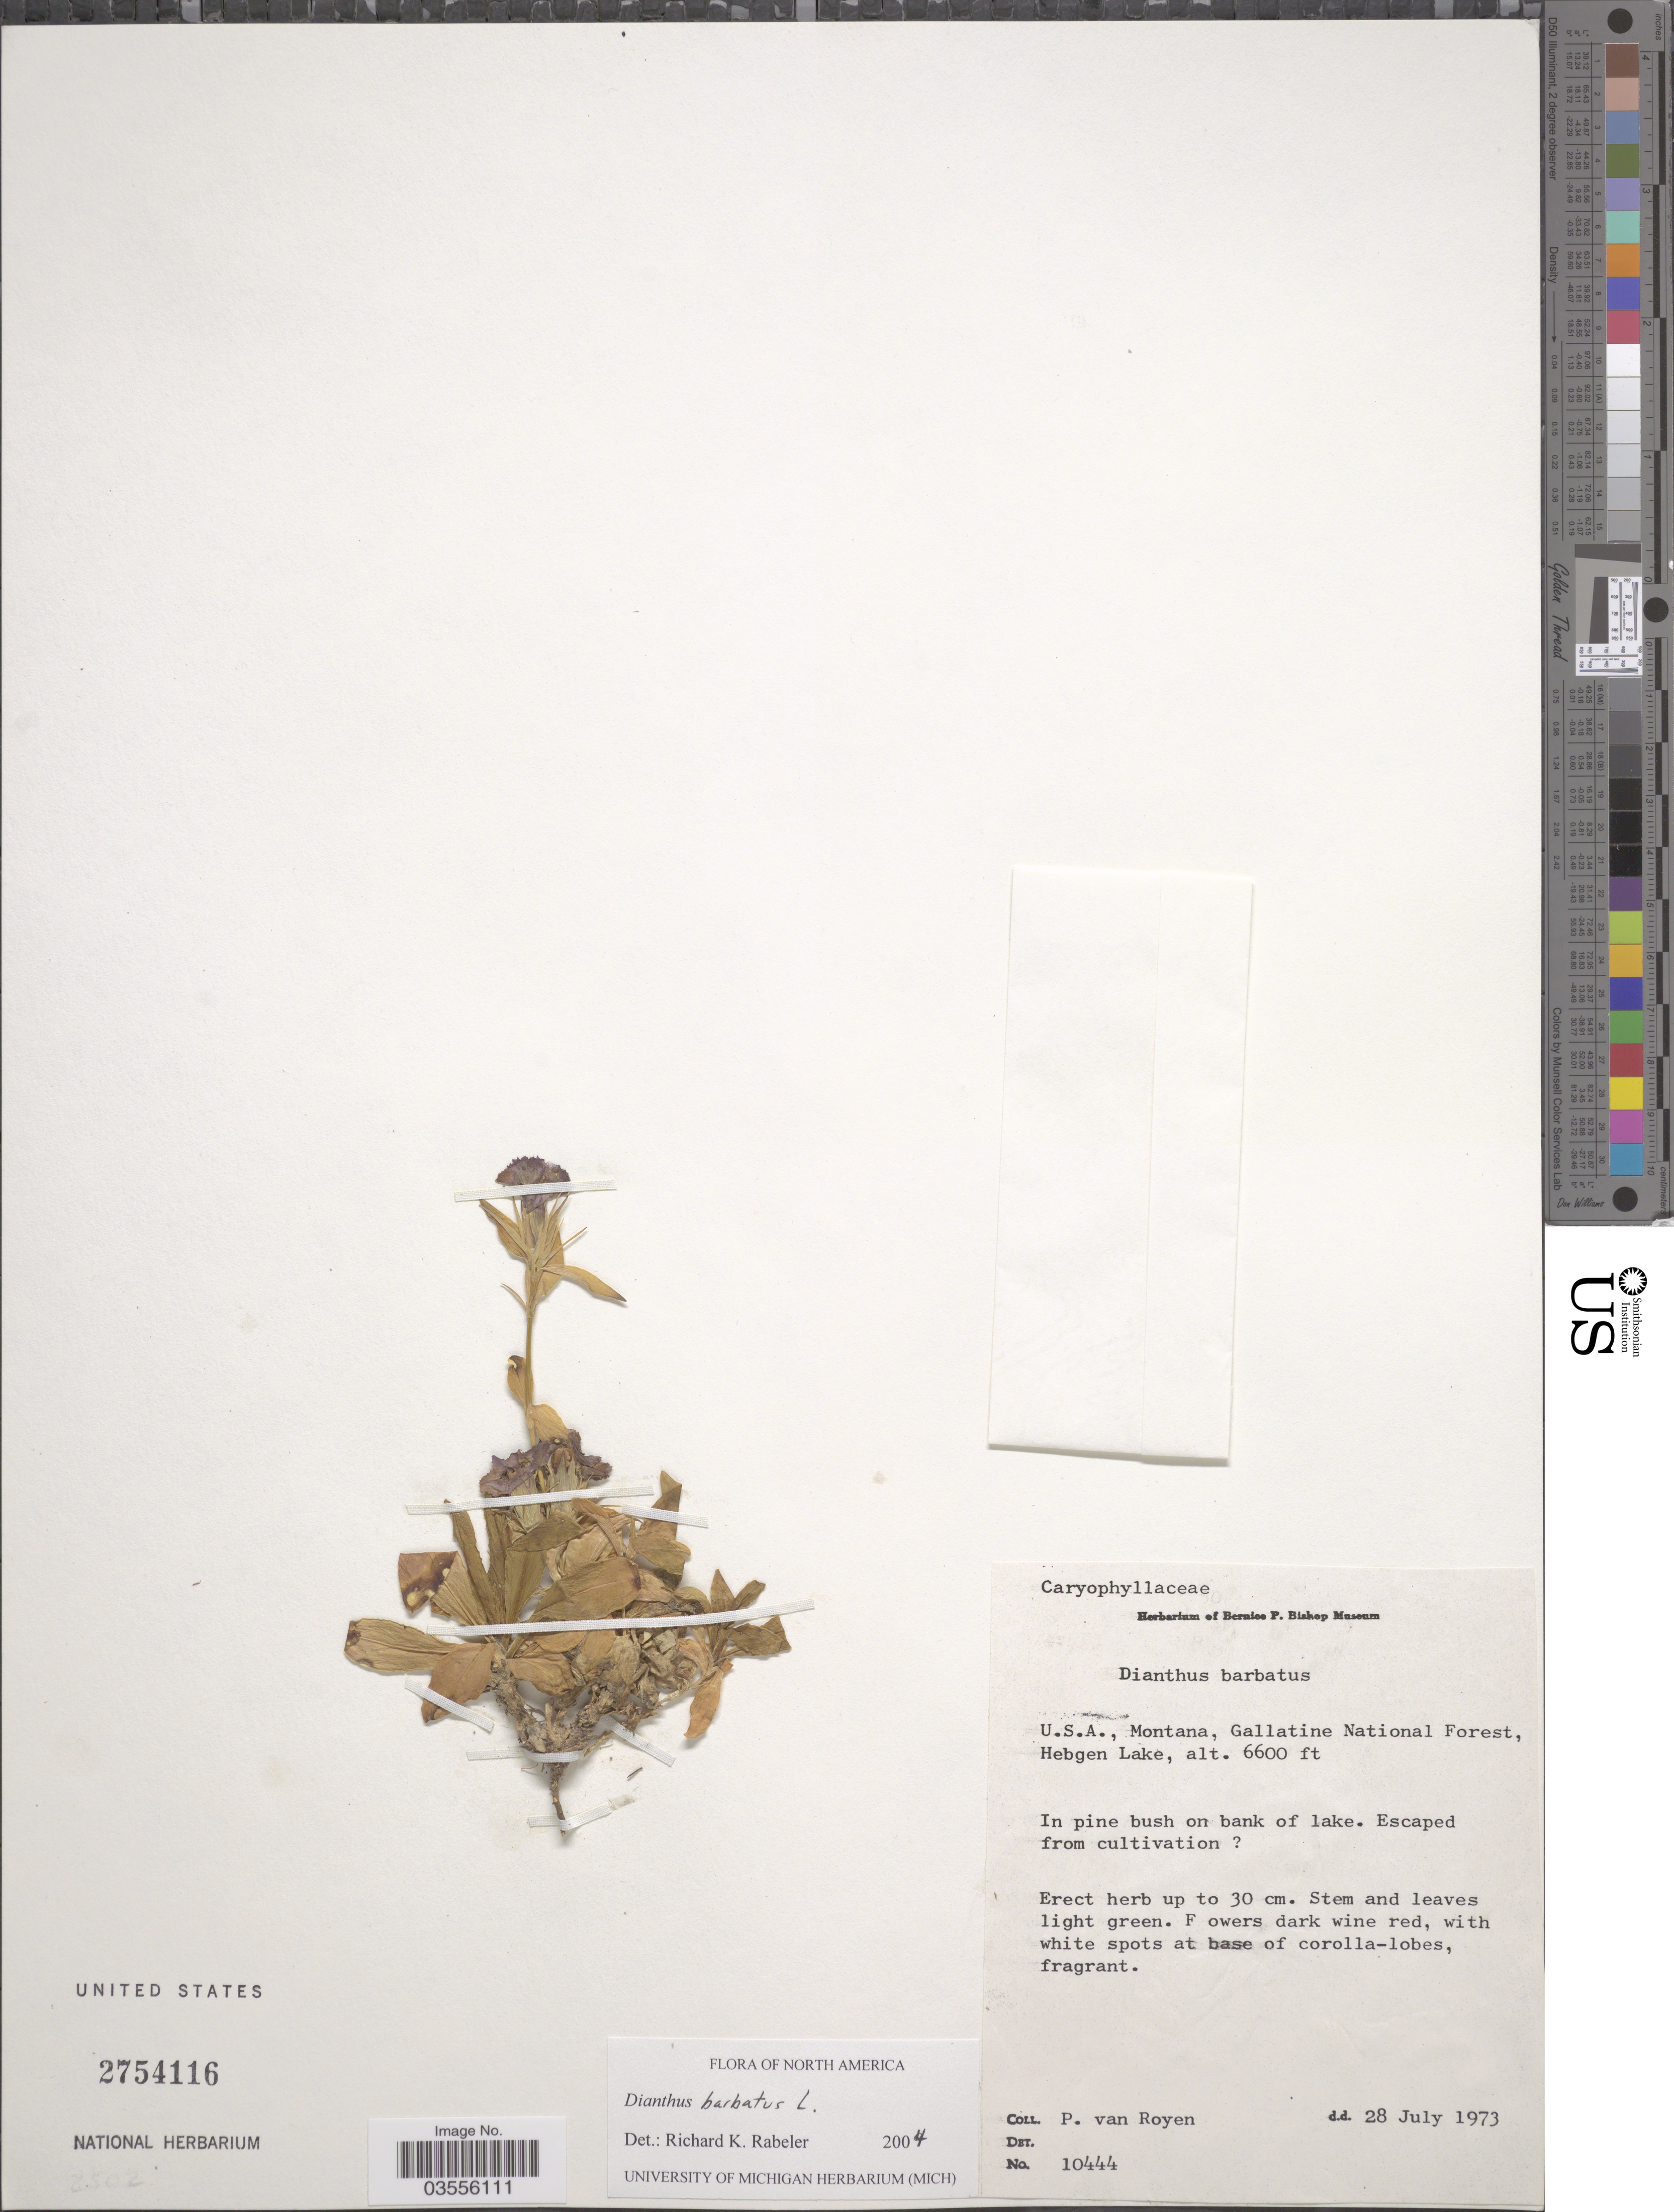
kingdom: Plantae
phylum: Tracheophyta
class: Magnoliopsida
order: Caryophyllales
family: Caryophyllaceae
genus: Dianthus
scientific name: Dianthus barbatus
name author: L.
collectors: P. van Royen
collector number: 10444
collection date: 1973-07-28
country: United States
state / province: Montana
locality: U.S.A., Gallatine National Forest, Hebgen Lake.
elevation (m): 2012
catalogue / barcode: US 2754116